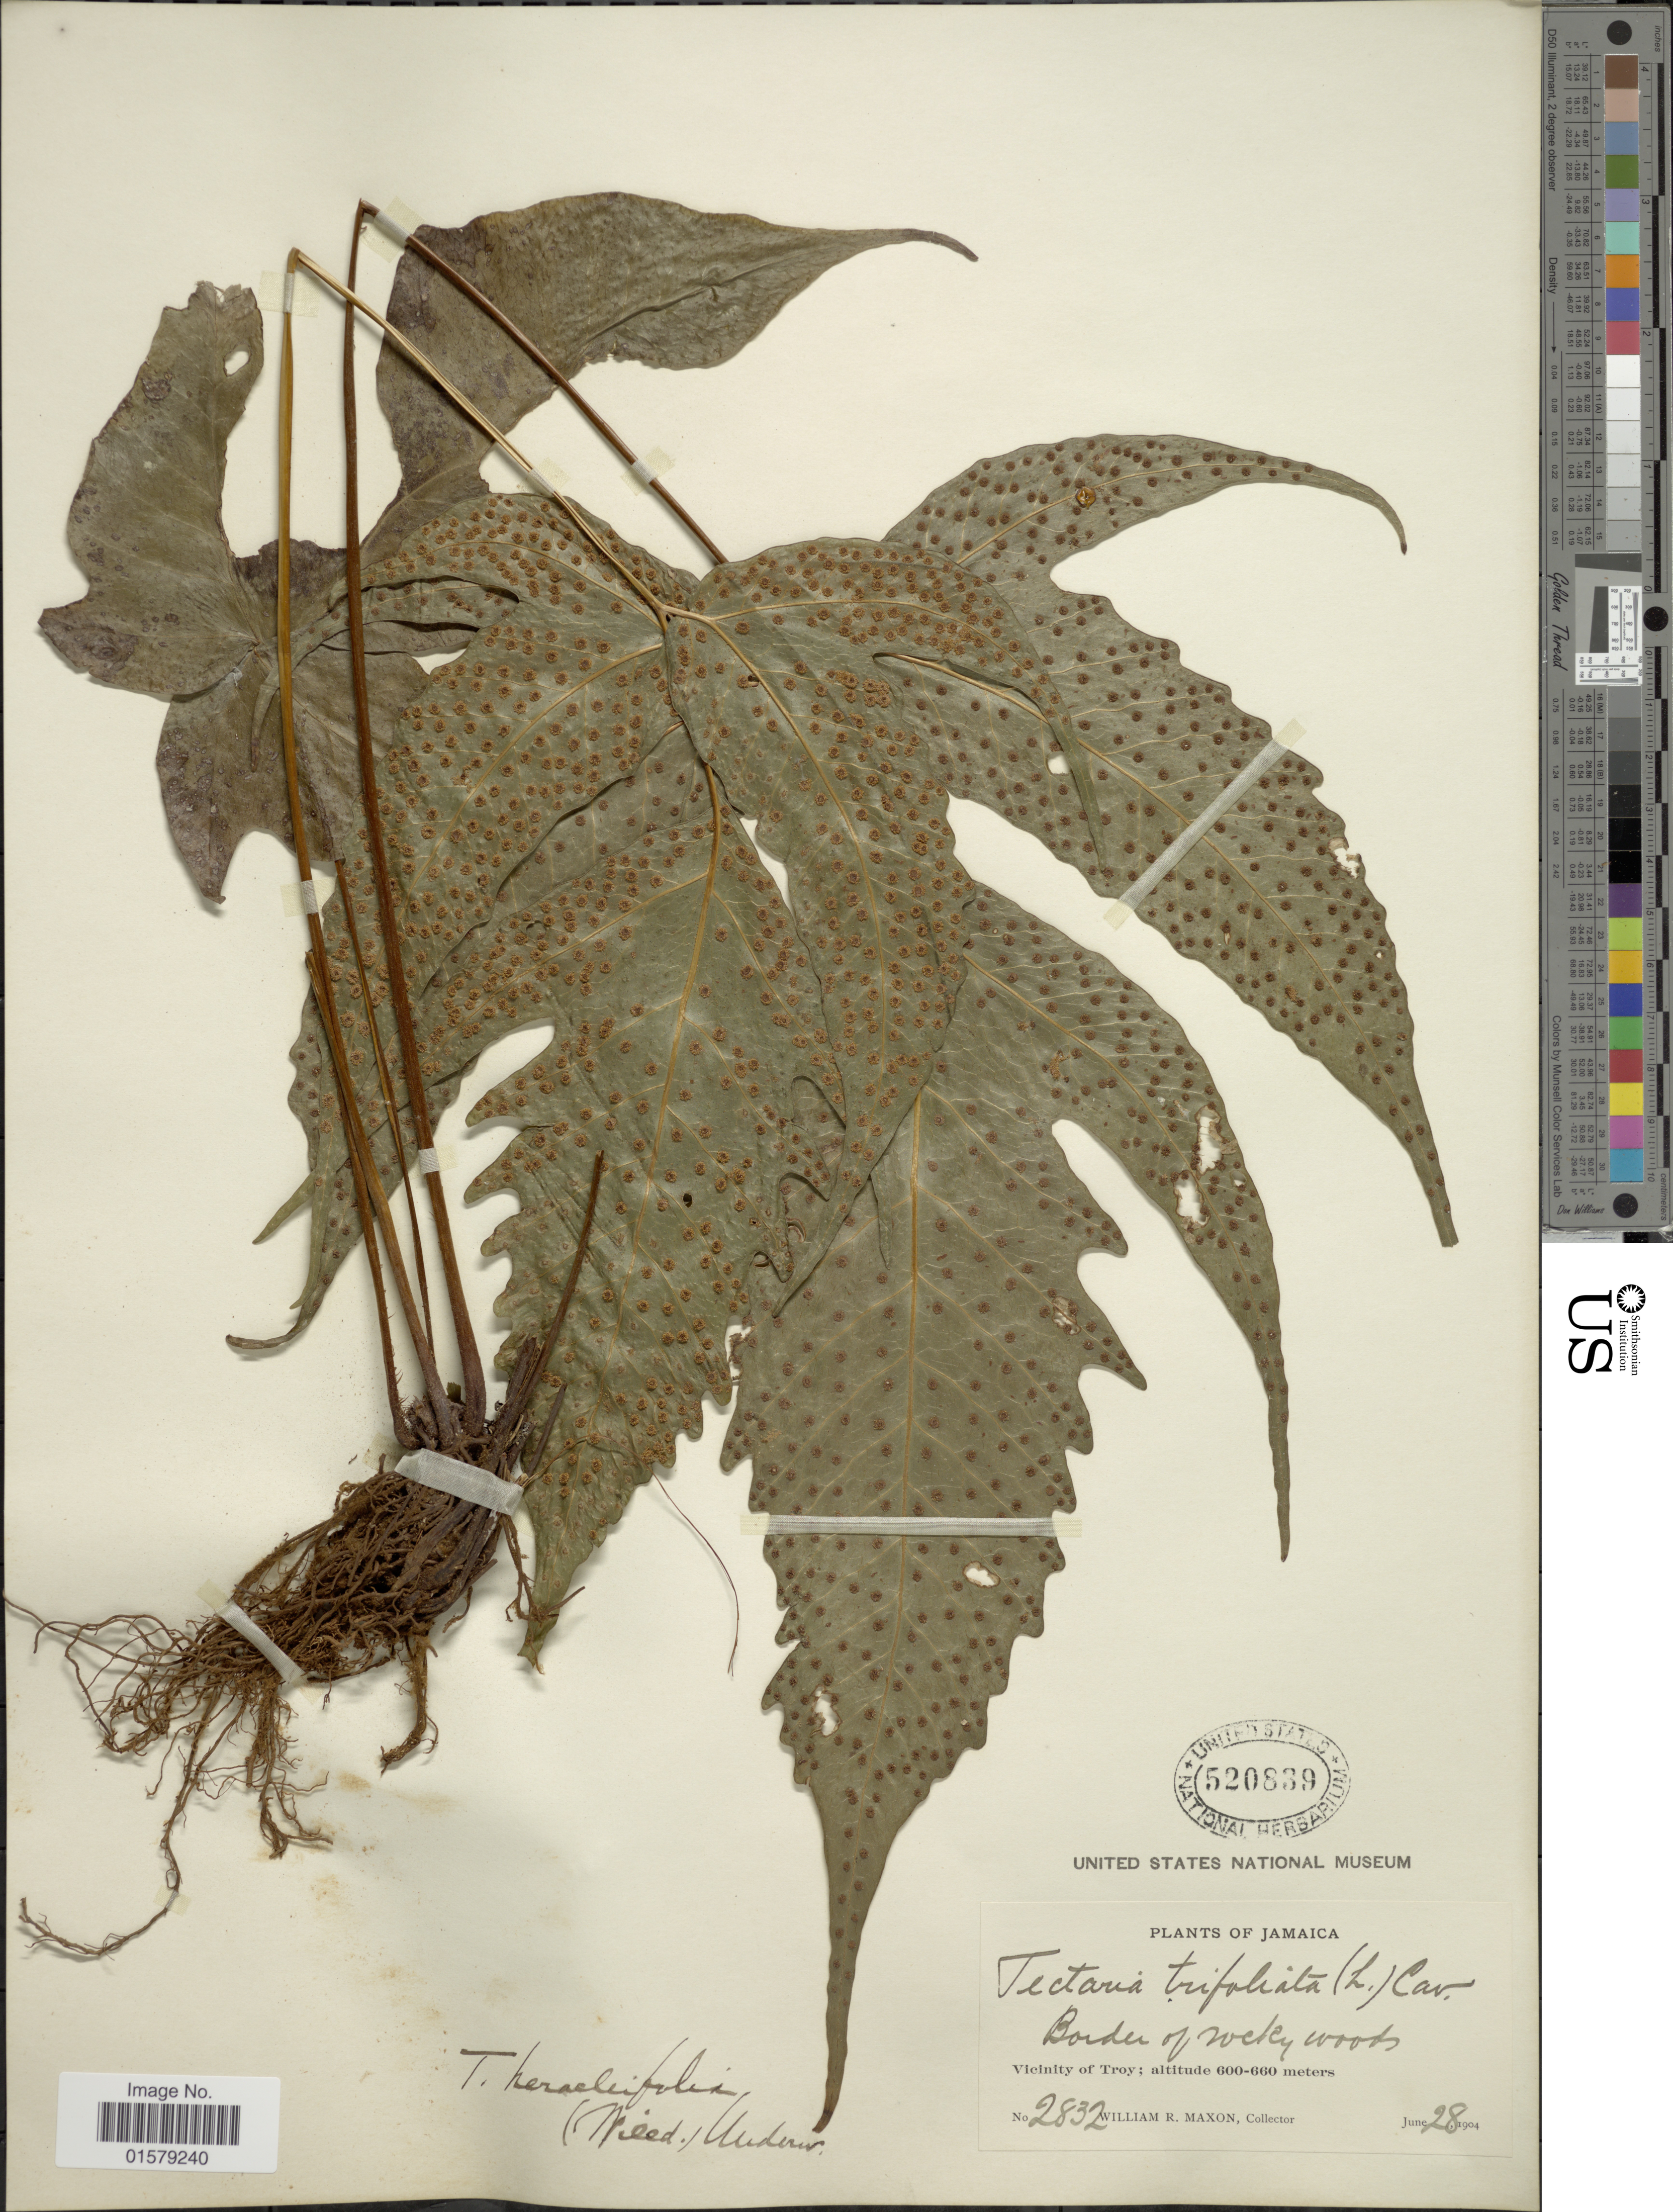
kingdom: Plantae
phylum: Tracheophyta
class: Polypodiopsida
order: Polypodiales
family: Tectariaceae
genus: Tectaria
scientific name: Tectaria heracleifolia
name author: (Willd.) Underw.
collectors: W. R. Maxon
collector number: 2832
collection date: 1904-06-28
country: Jamaica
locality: Vicinity of Troy, border of rocky woods.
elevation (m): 600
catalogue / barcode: US 520839